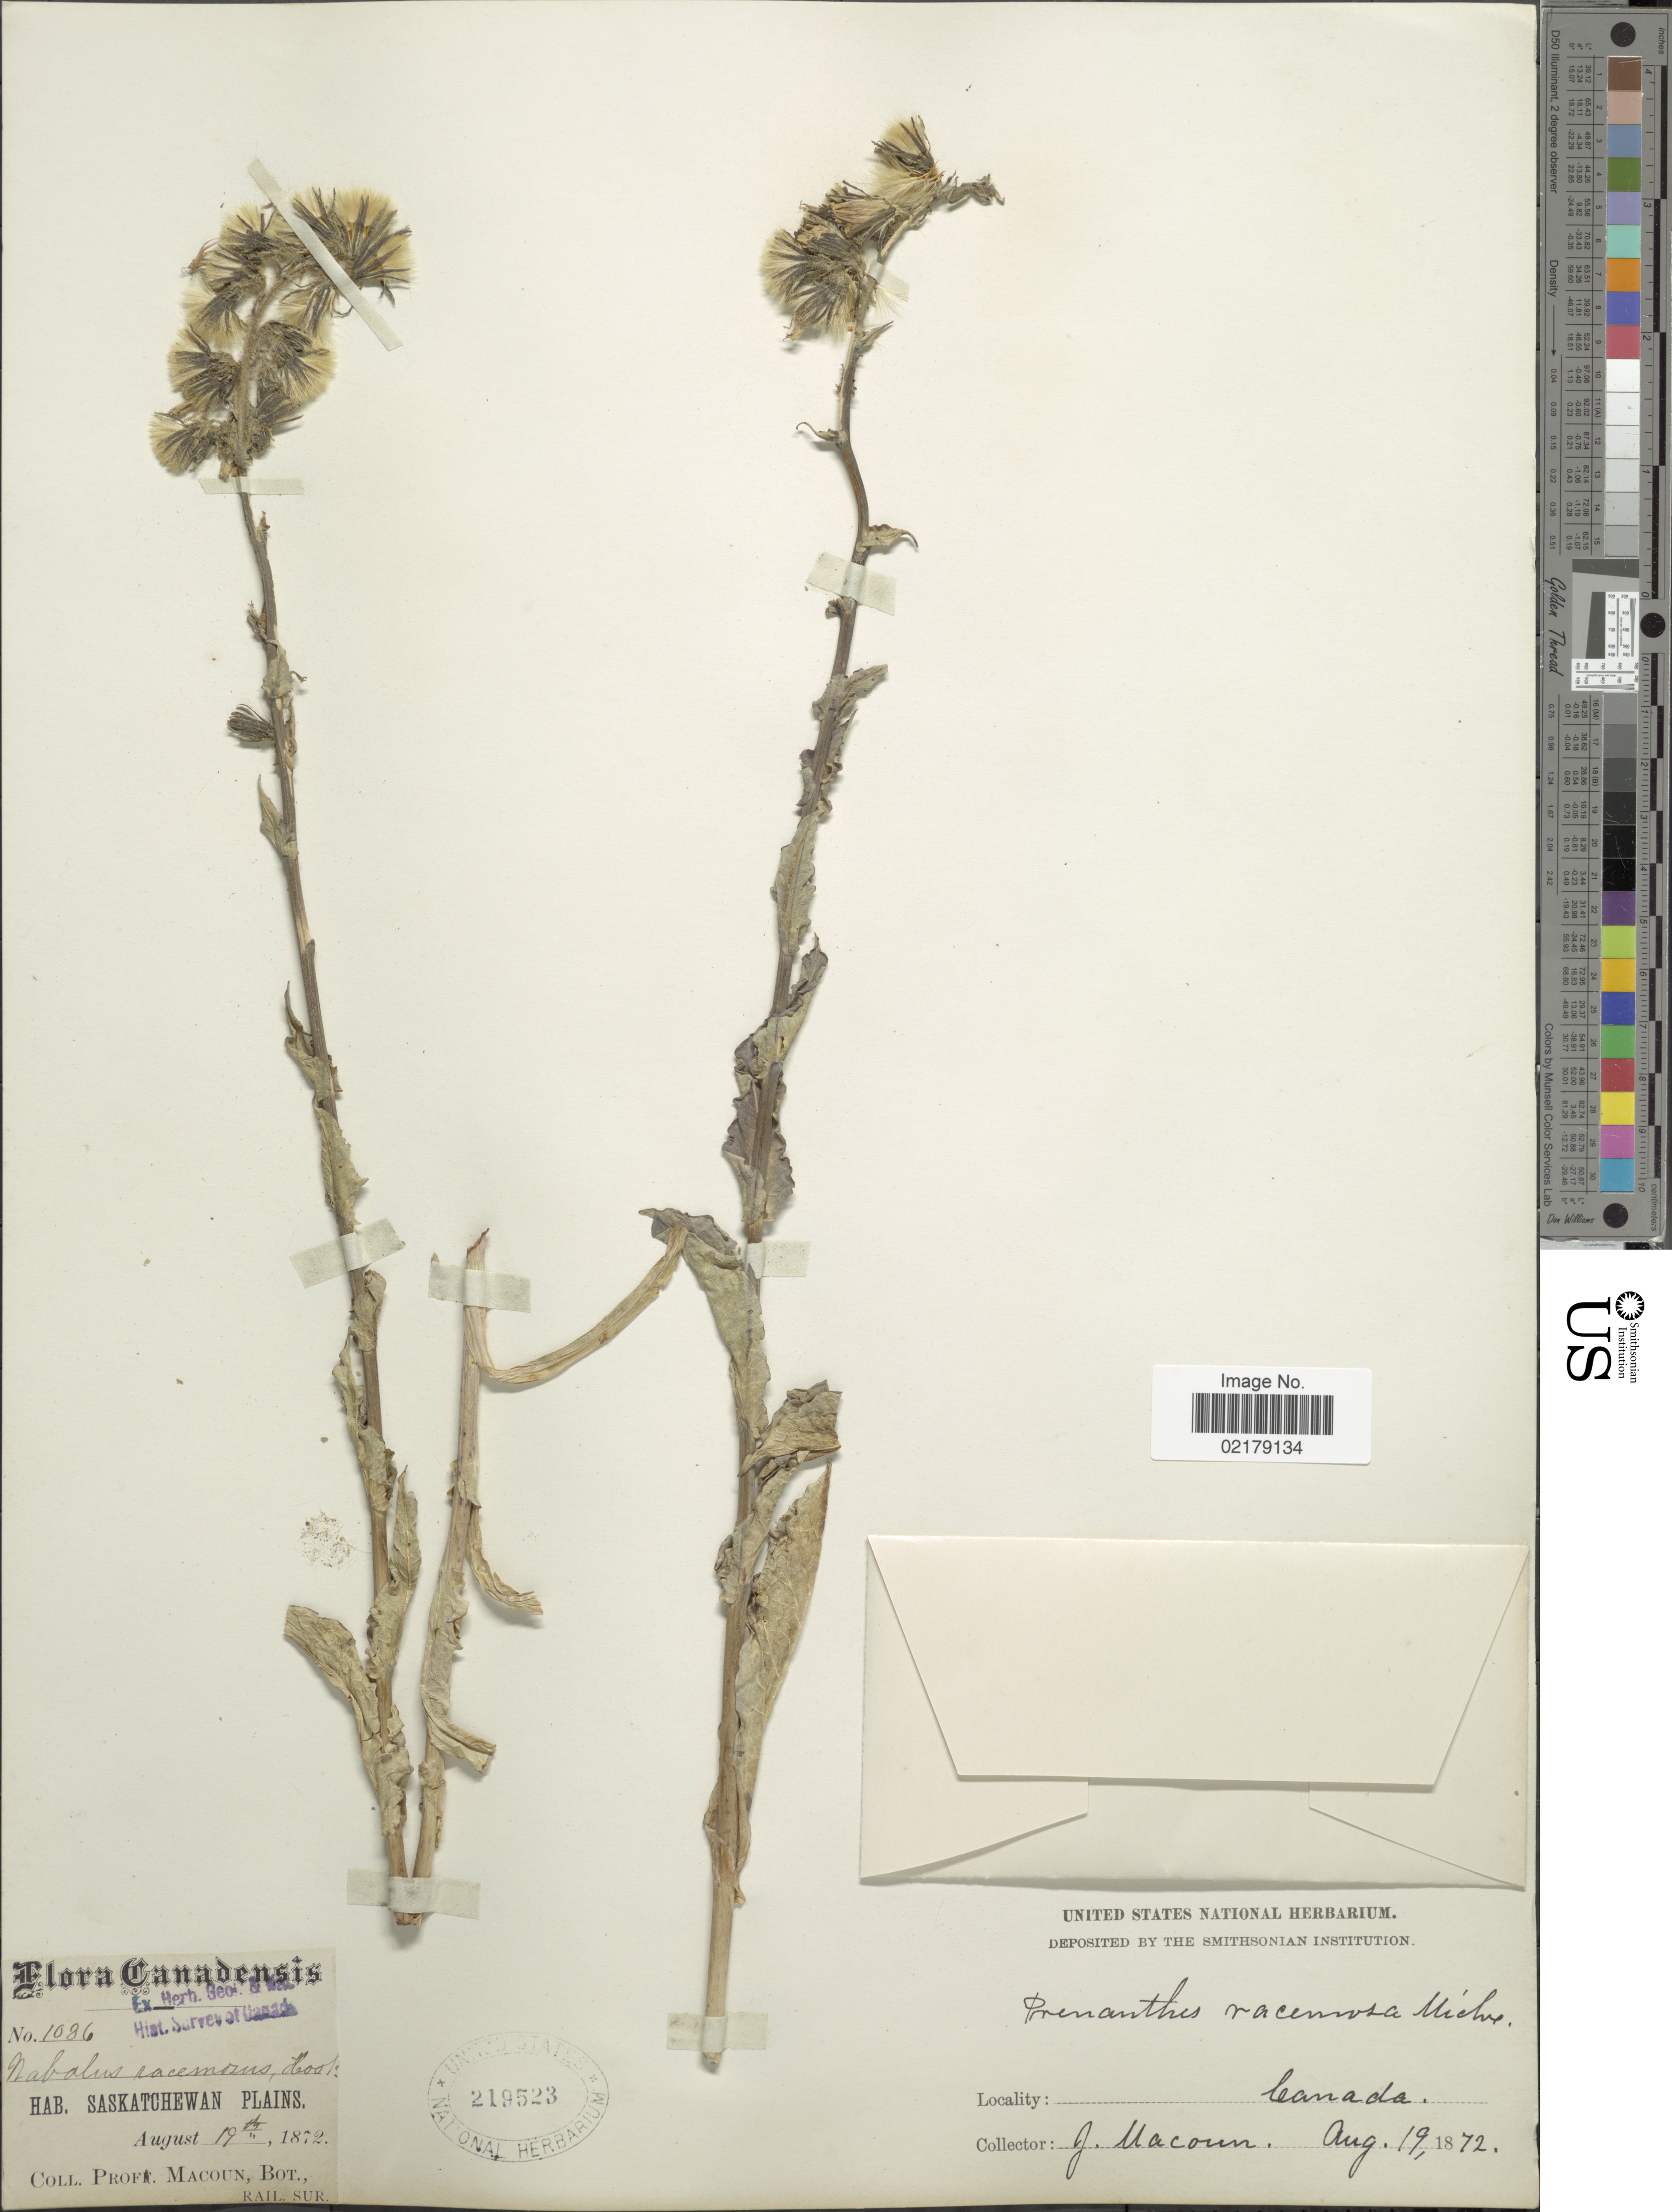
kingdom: Plantae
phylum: Tracheophyta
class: Magnoliopsida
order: Asterales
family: Asteraceae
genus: Nabalus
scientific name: Nabalus racemosus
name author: (Michx.) Hook.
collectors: J. Macoun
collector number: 1036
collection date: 1872-08-19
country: Canada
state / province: Saskatchewan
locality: Saskatchewan Plains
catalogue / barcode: US 219523